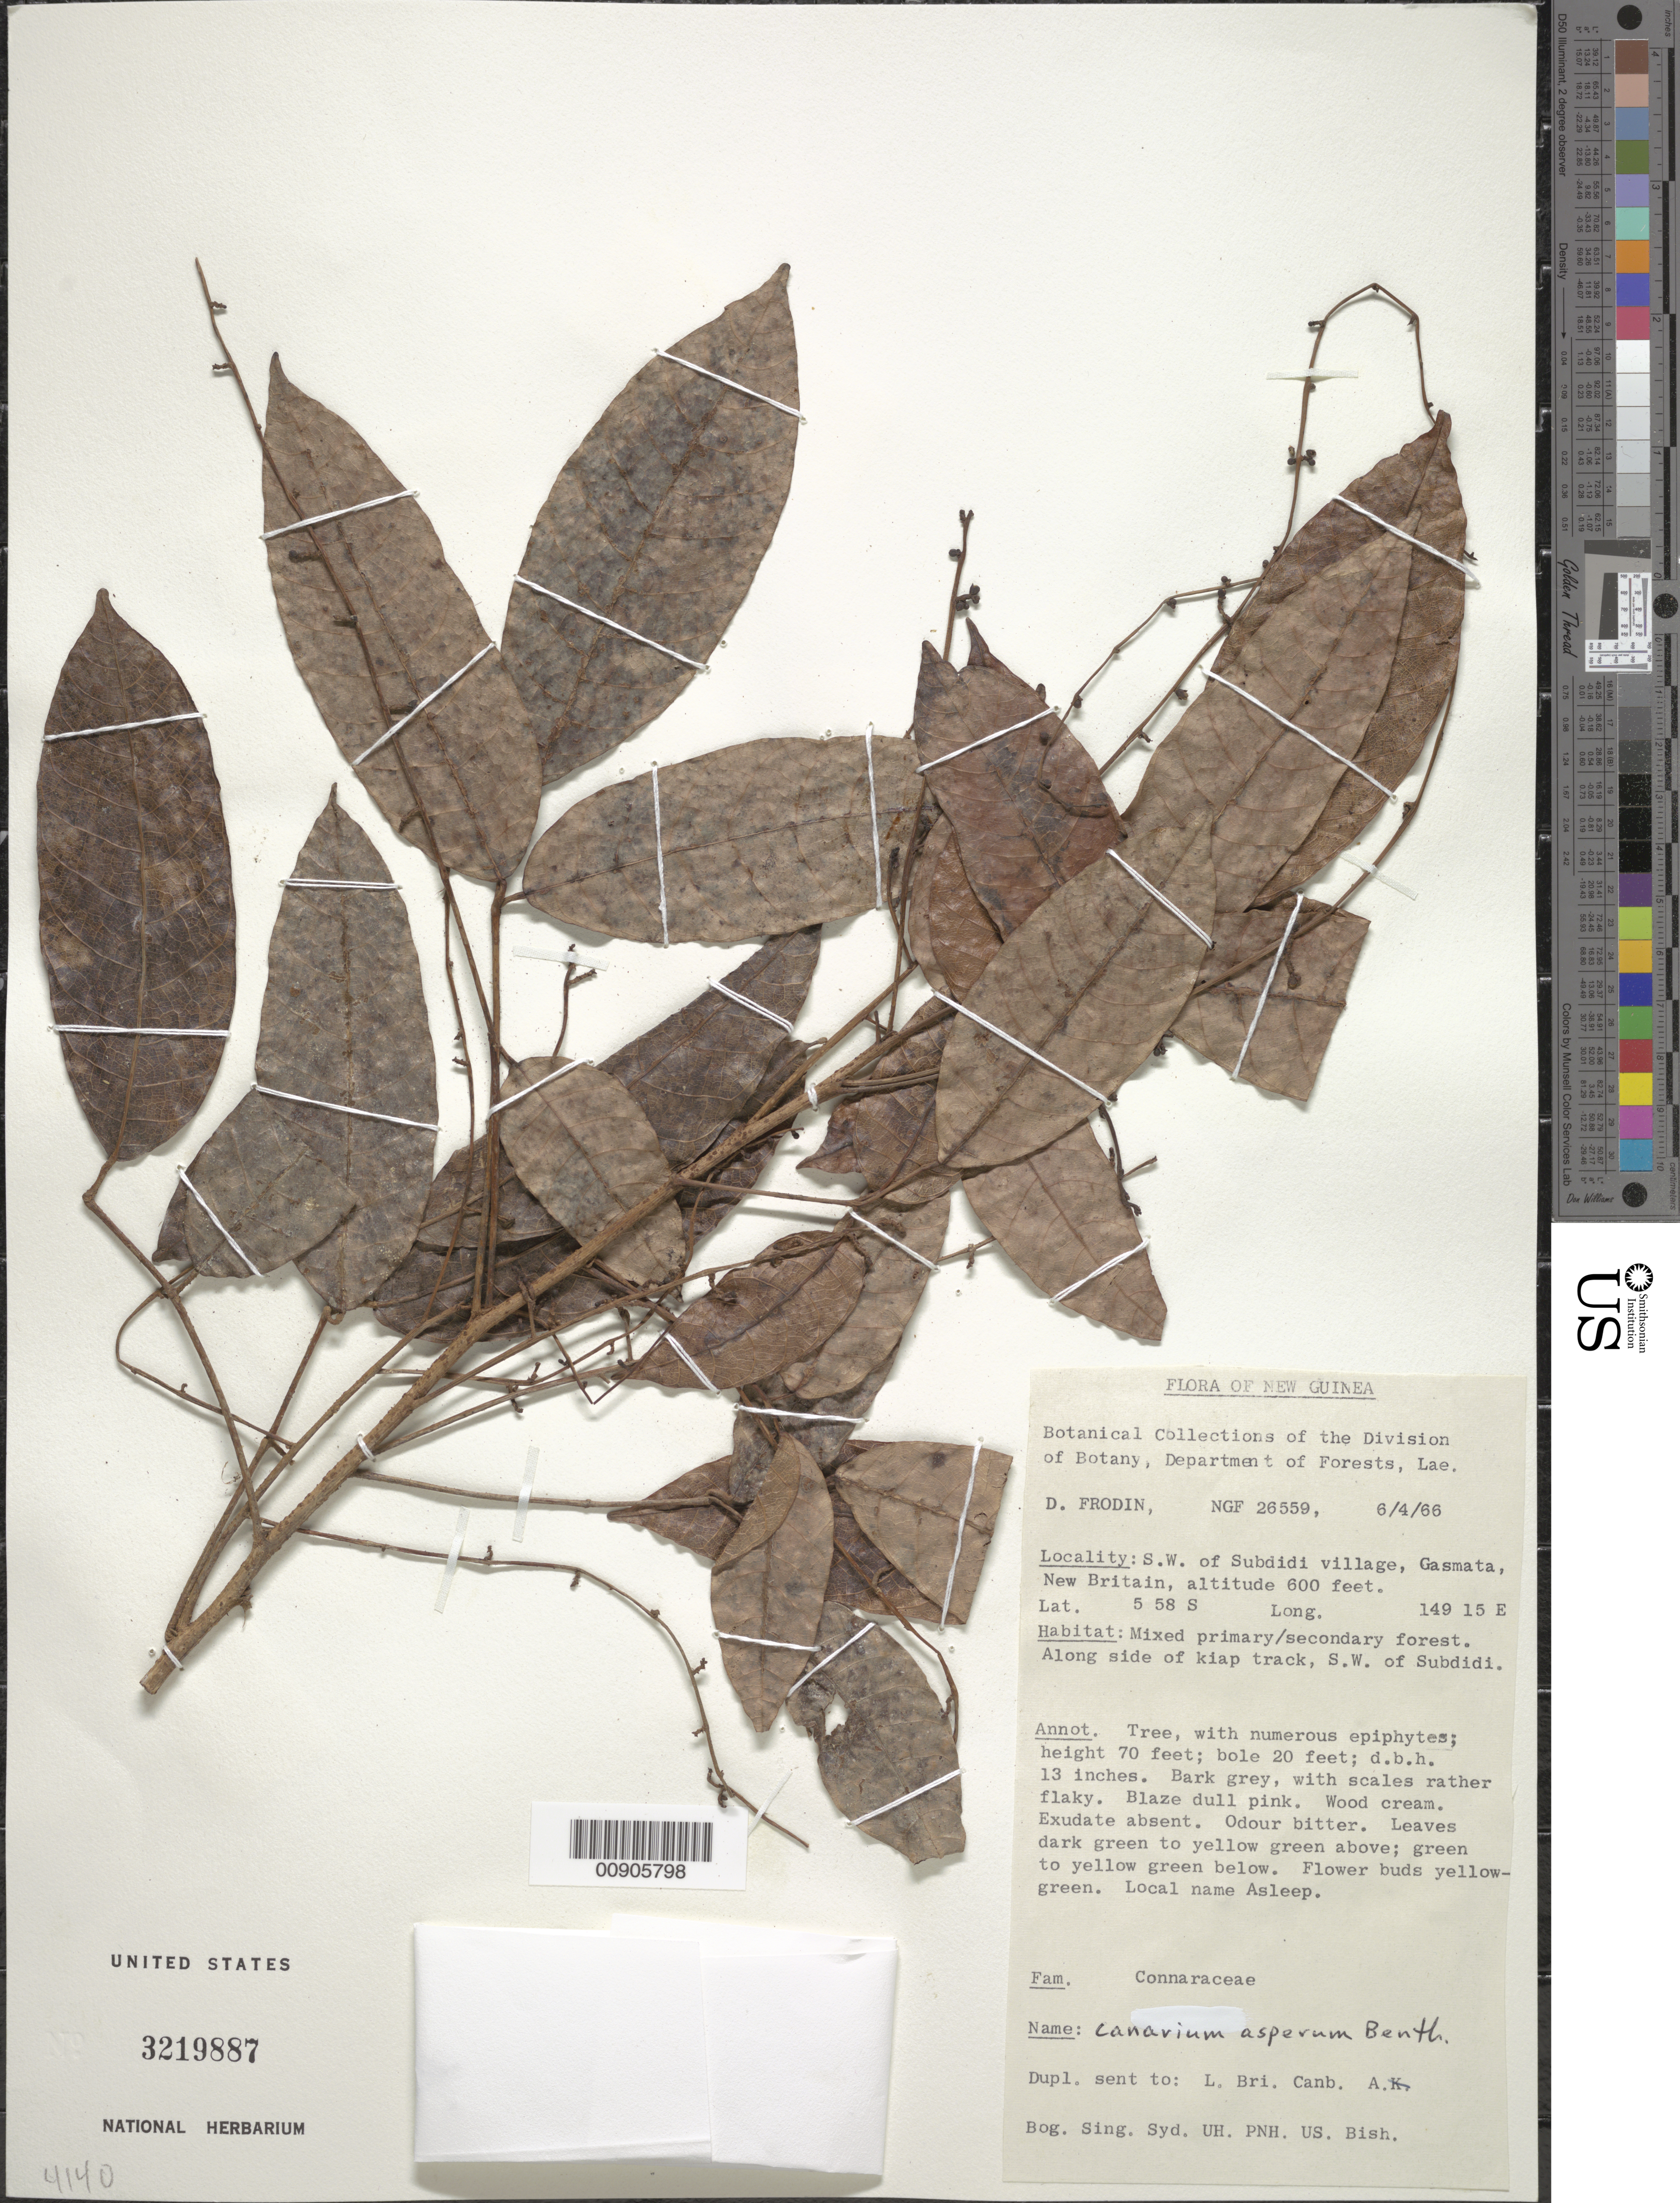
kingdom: Plantae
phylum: Tracheophyta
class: Magnoliopsida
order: Sapindales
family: Burseraceae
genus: Canarium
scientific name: Canarium asperum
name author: Benth.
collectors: D. G. Frodin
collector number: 26559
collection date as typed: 06 Apr 1966 or 04 Jun 1966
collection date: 1966-04-06 or 1966-06-04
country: Papua New Guinea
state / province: West New Britain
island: New Britain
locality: New Britain, Gasmata, S.W. of Subdidi village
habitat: mixed primary/secondary forest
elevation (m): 183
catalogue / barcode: US 3219887